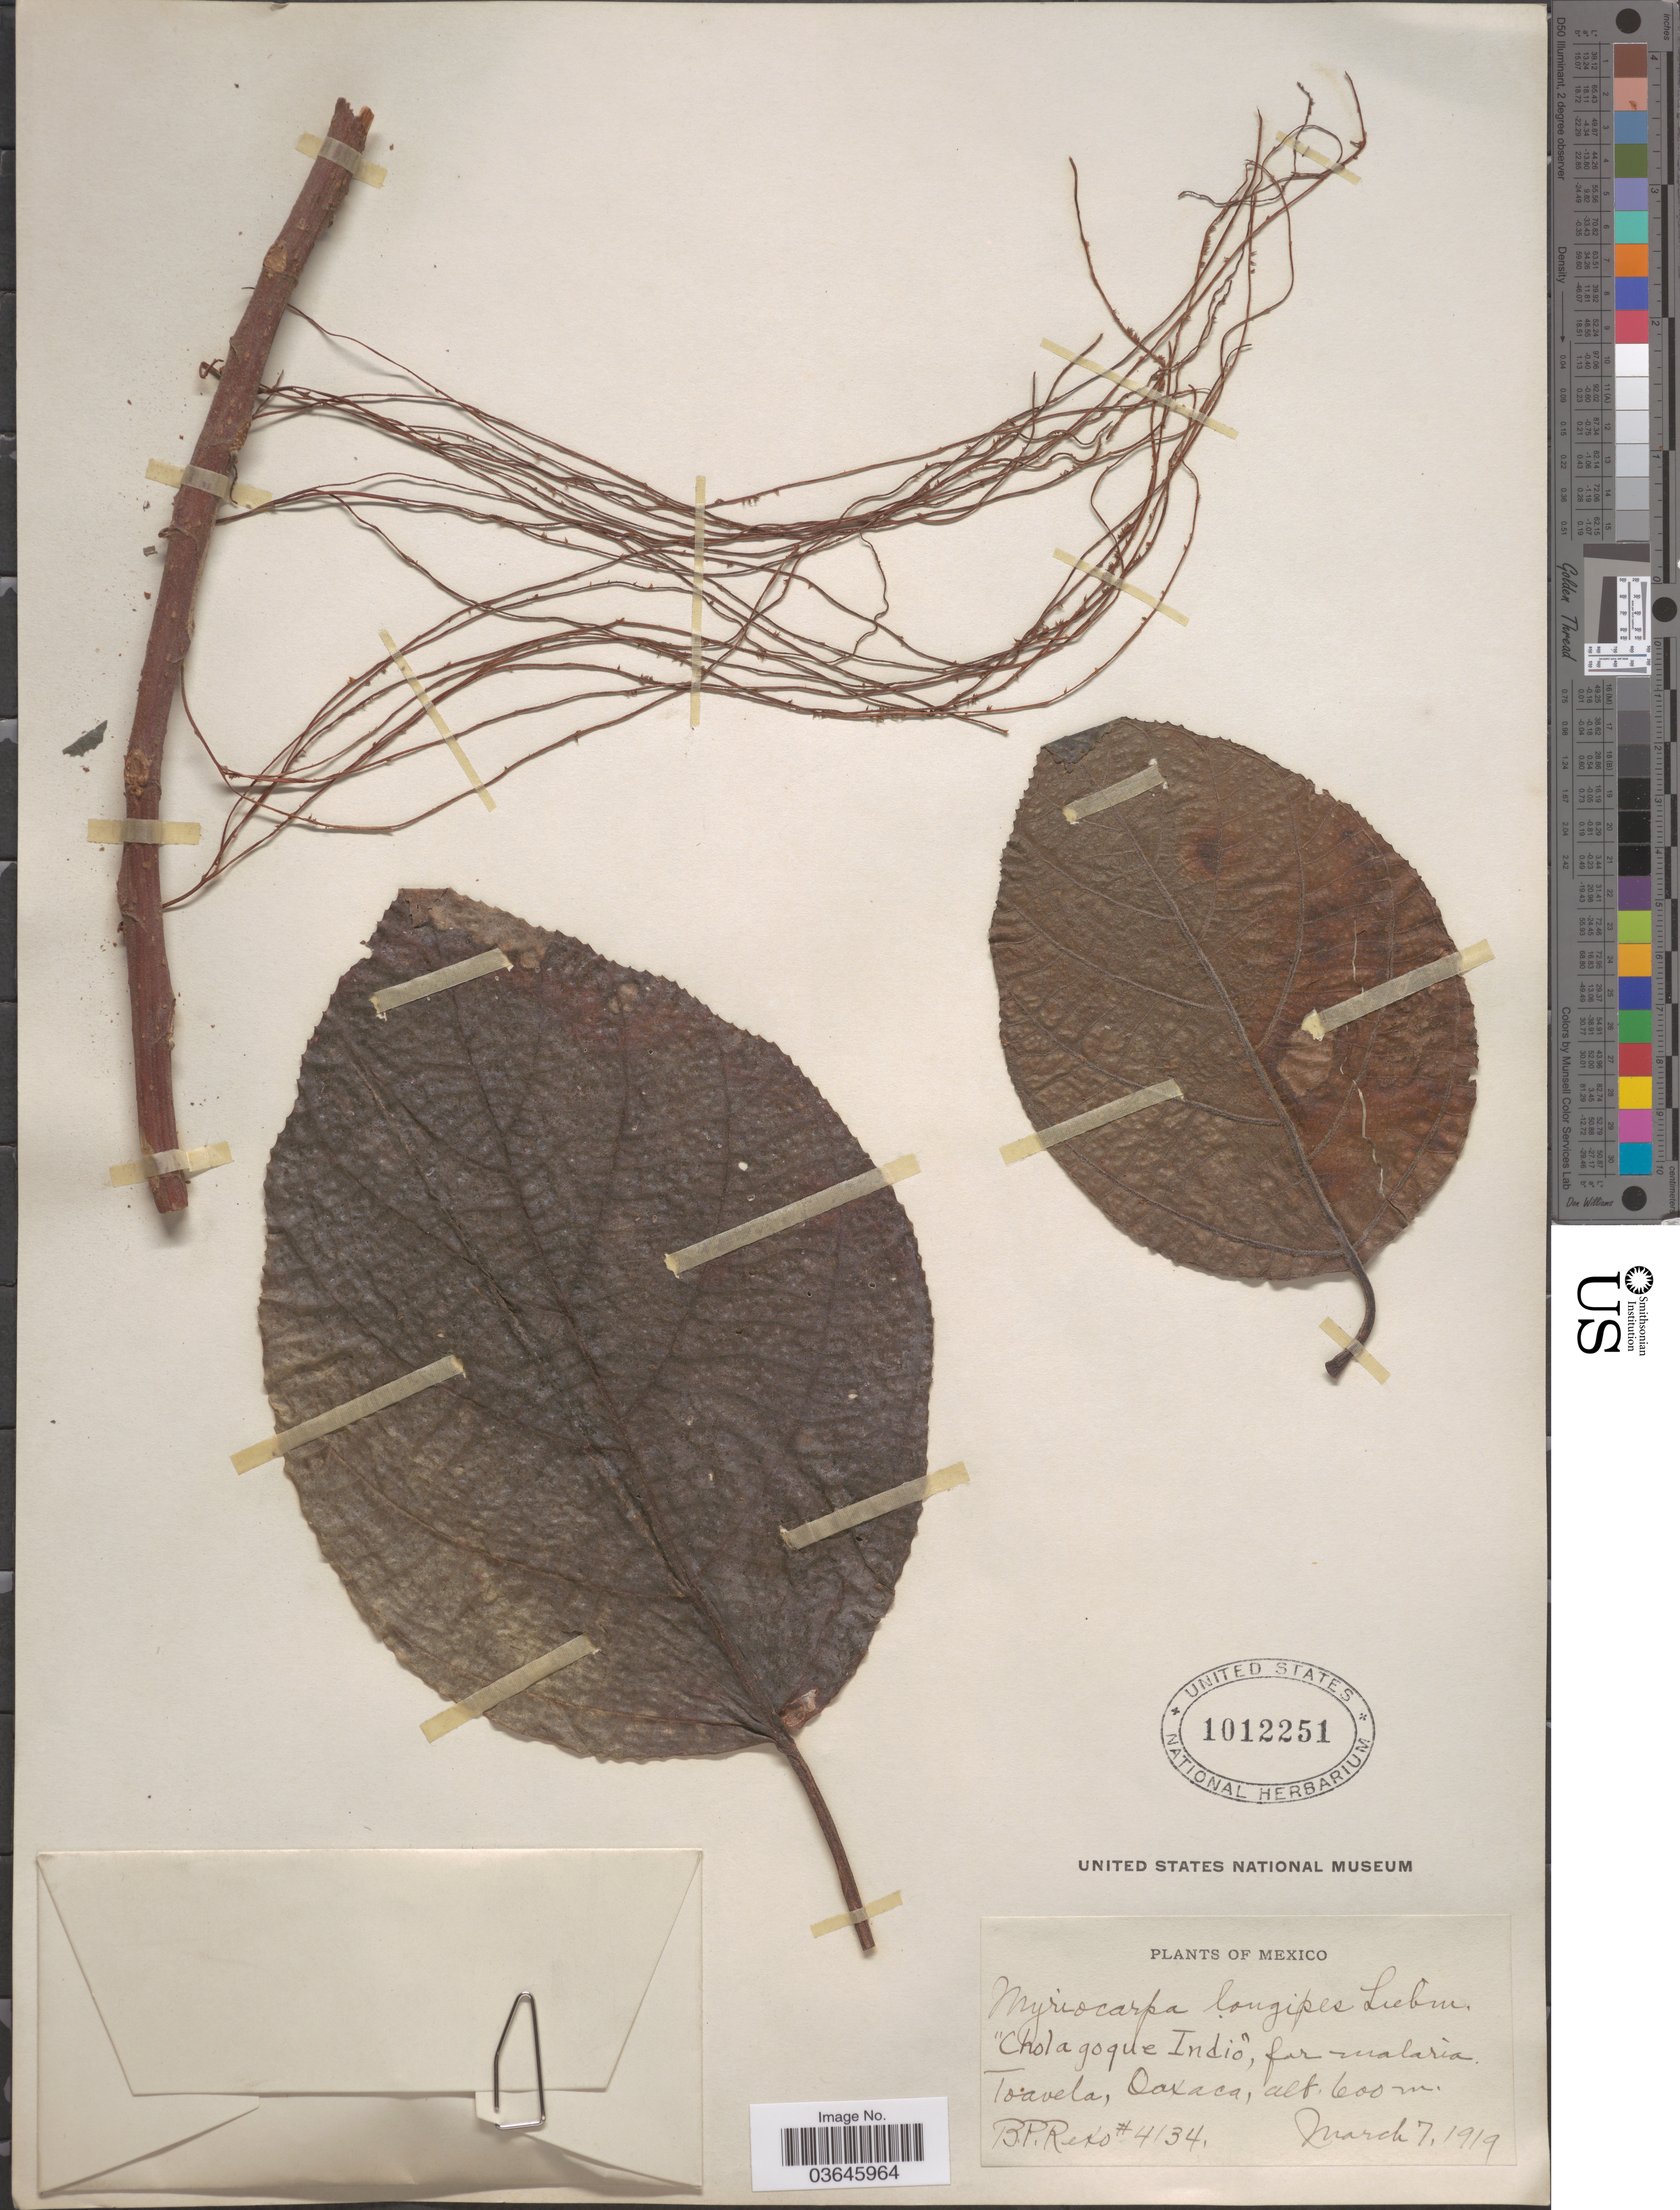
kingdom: Plantae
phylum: Tracheophyta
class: Magnoliopsida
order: Rosales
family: Urticaceae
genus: Myriocarpa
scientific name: Myriocarpa longipes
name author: Liebm.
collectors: B. P. Reko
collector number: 4134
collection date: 1919-03-07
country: Mexico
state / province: Oaxaca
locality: Toavela.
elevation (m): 600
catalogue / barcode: US 1012251